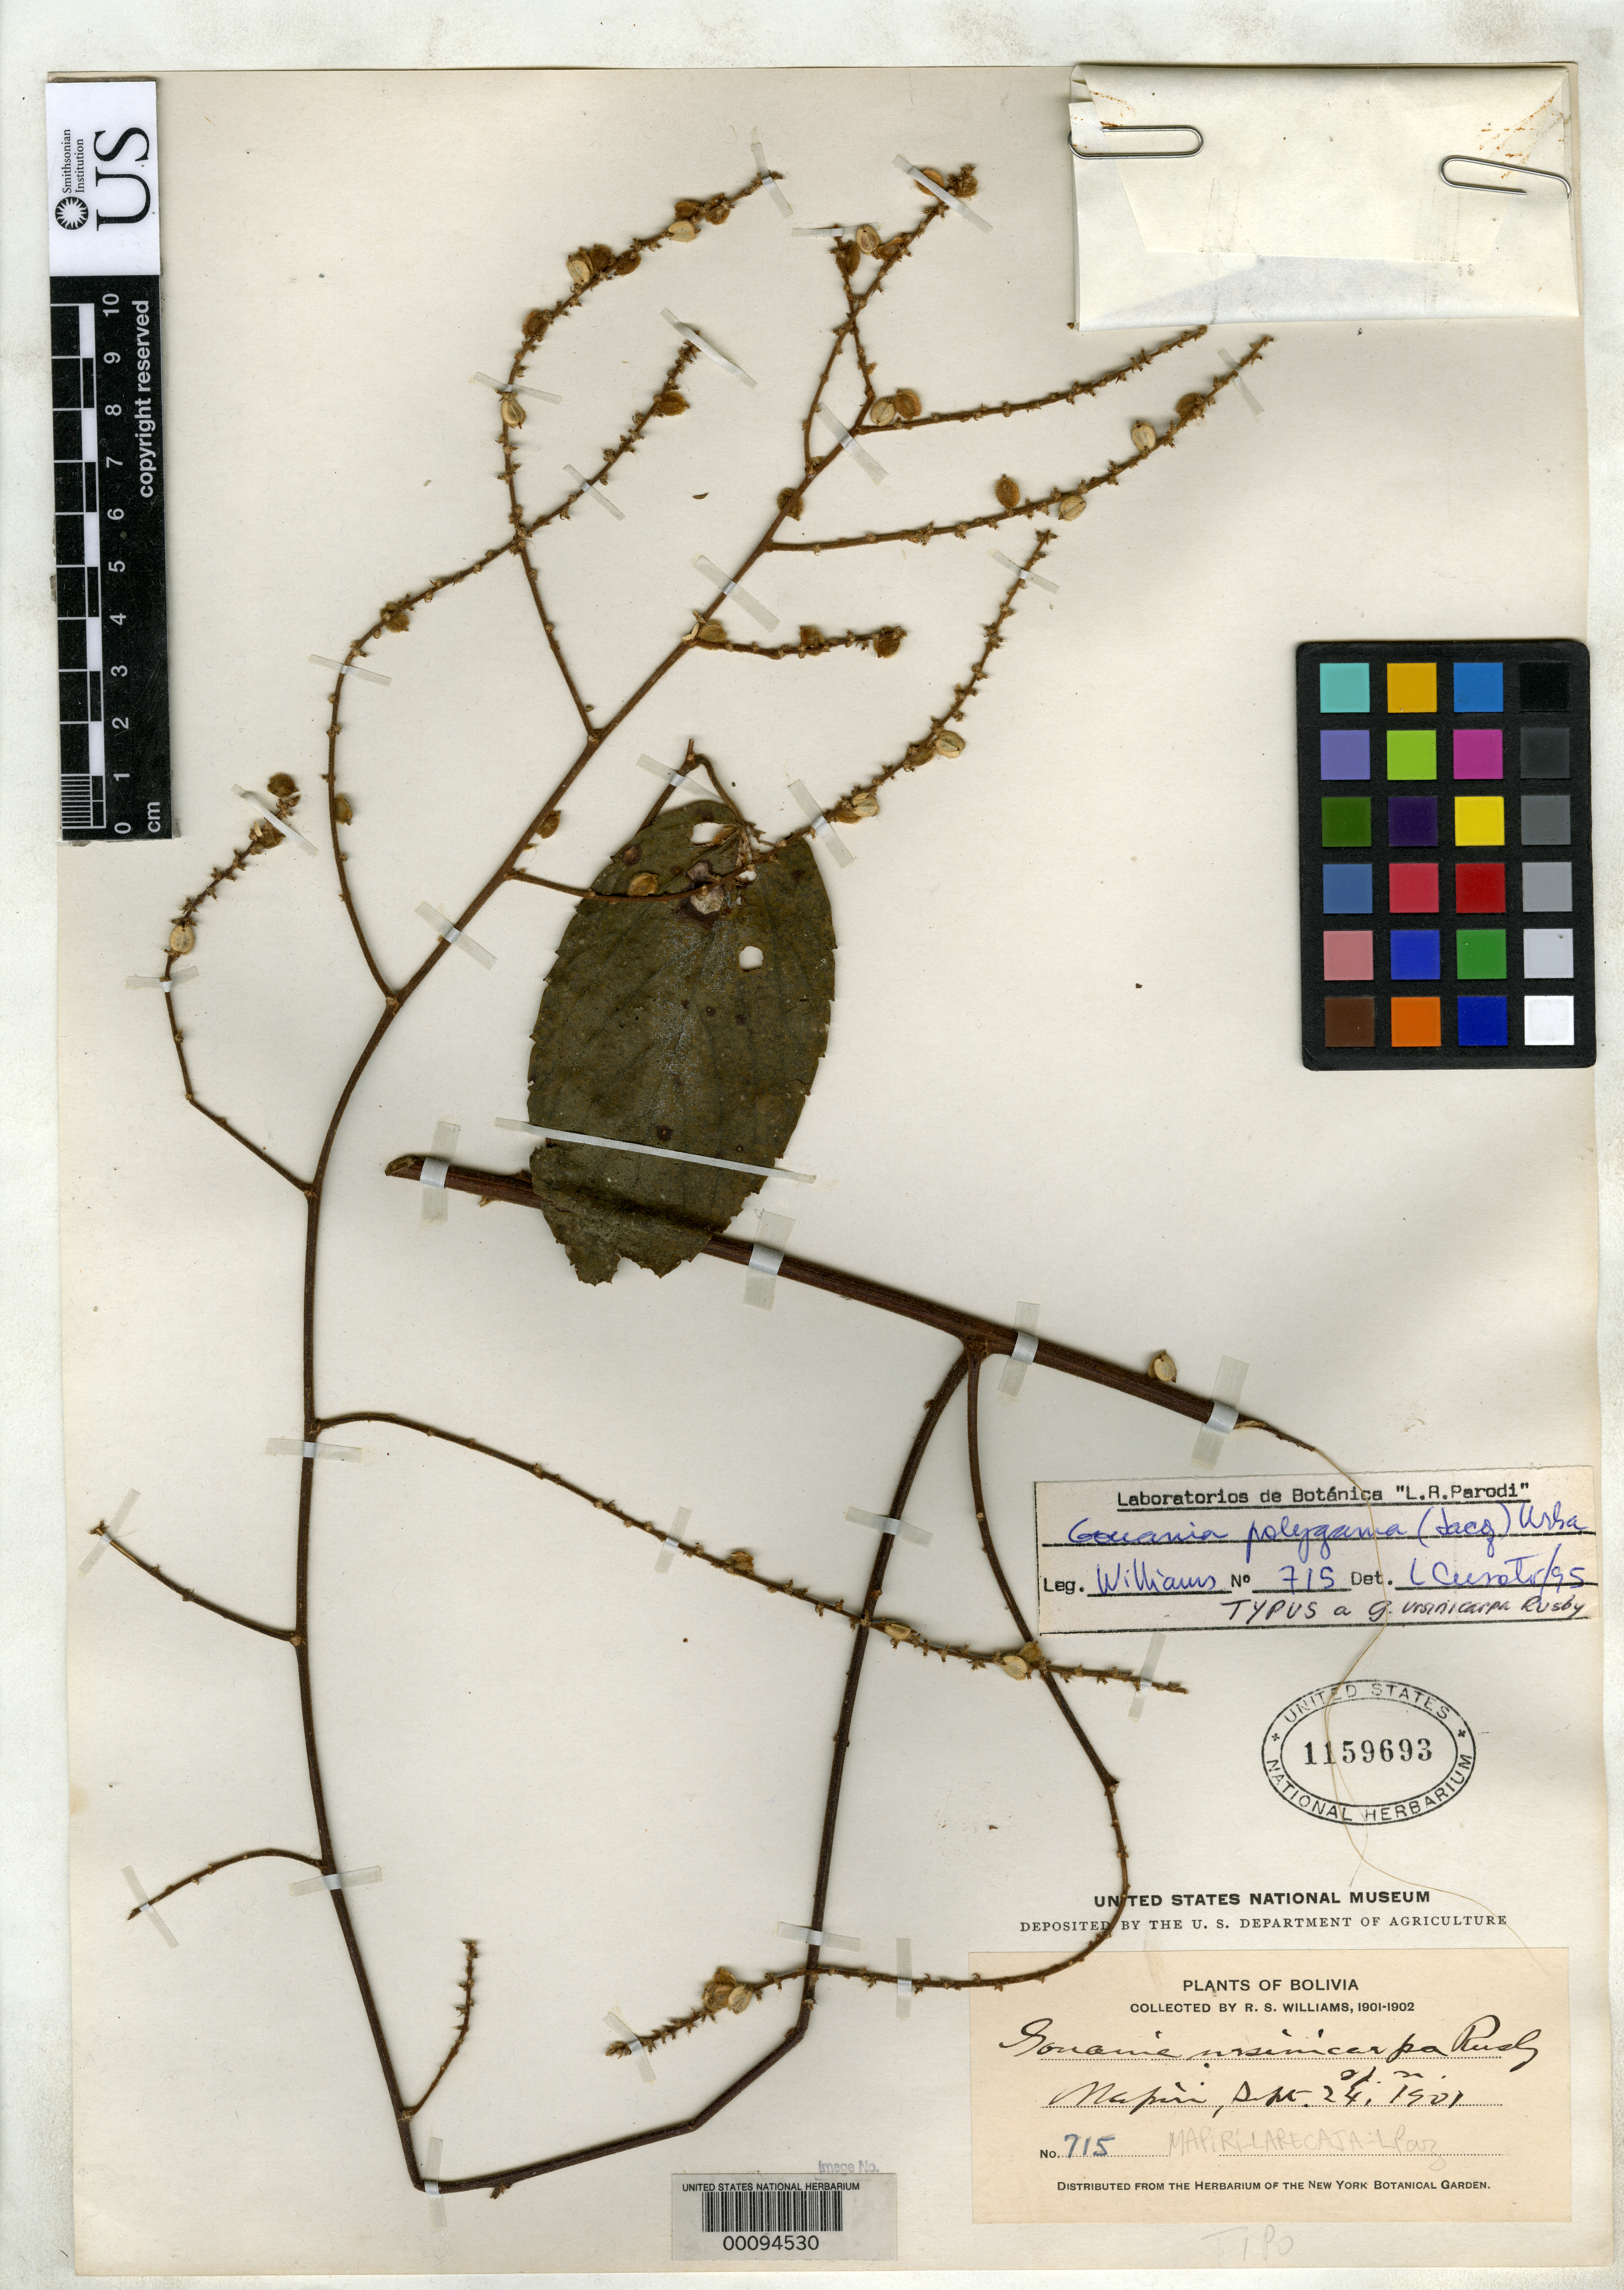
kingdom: Plantae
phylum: Tracheophyta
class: Magnoliopsida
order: Rosales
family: Rhamnaceae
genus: Gouania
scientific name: Gouania ursinicarpa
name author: Rusby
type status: Isotype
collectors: R. S. Williams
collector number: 715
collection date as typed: Sep. 24, 1901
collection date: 1901-09-24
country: Bolivia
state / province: La Páz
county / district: Larecaja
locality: Mapiri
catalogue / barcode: US 1159693